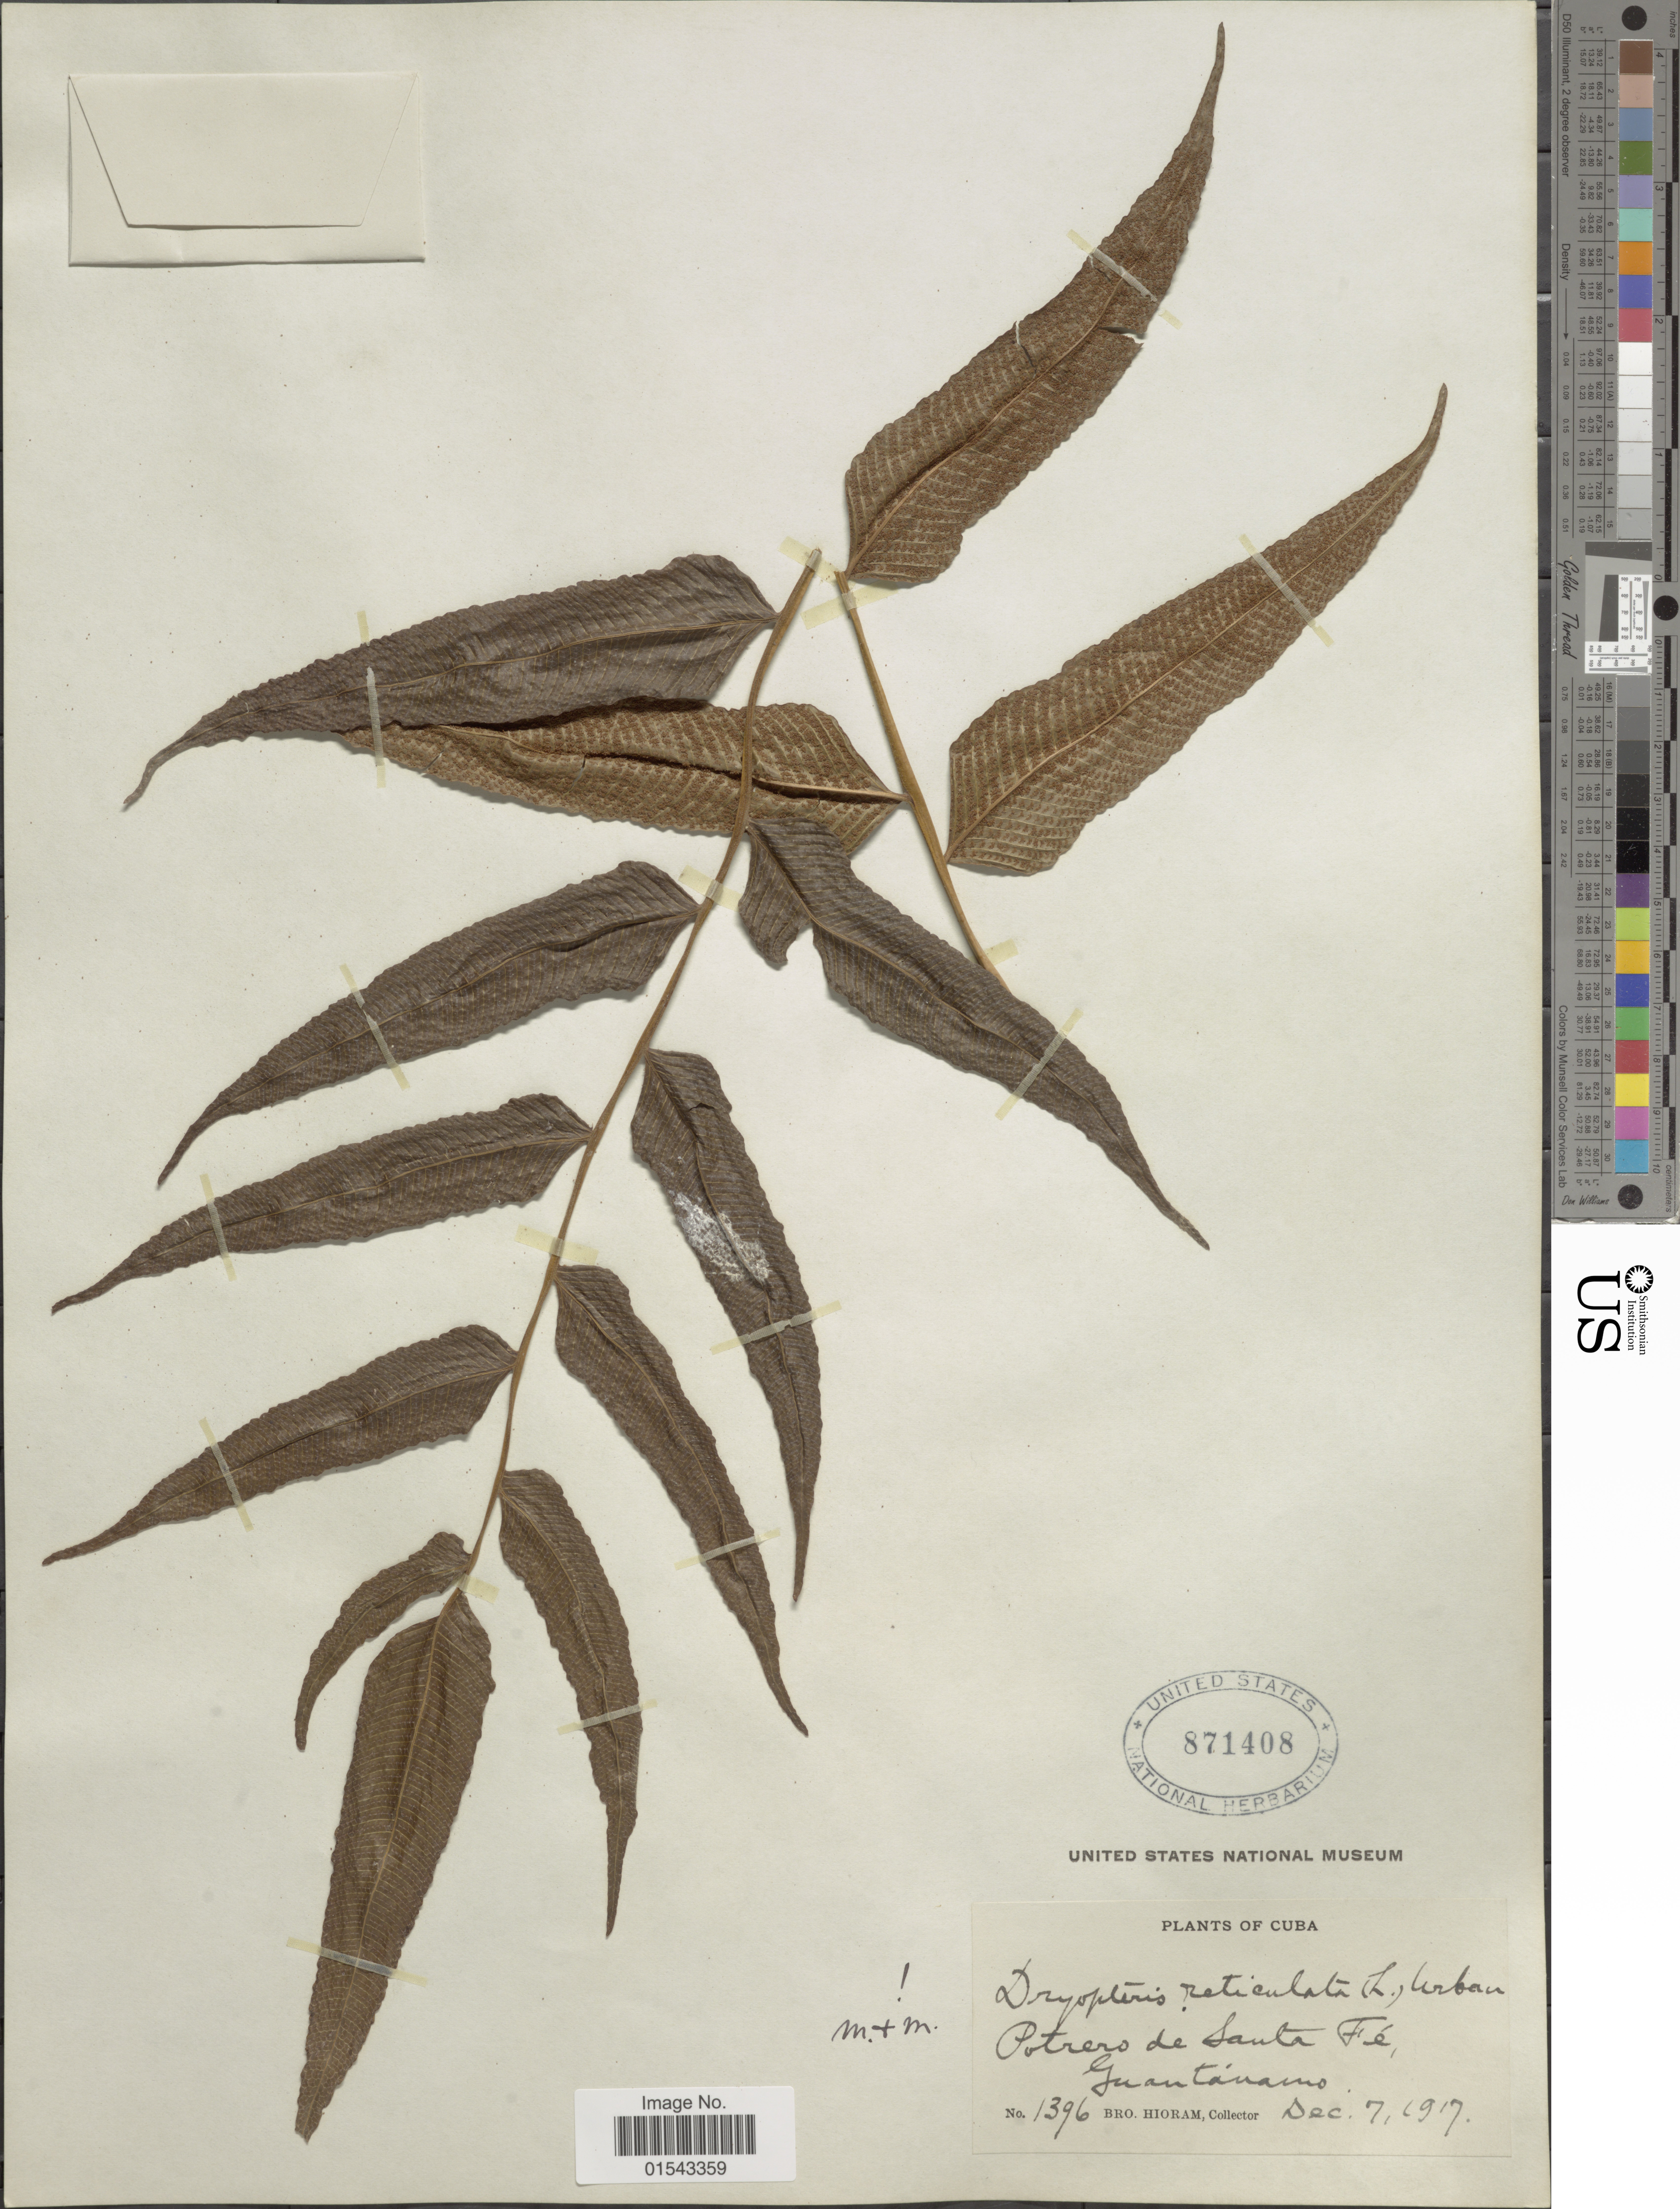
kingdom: Plantae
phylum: Tracheophyta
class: Polypodiopsida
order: Polypodiales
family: Thelypteridaceae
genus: Meniscium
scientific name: Meniscium reticulatum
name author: (L.) Sw.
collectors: Bro. Hioram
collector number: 1396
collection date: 1917-12-07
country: Cuba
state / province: Guantánamo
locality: Potrero de Santa Fé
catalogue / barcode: US 871408